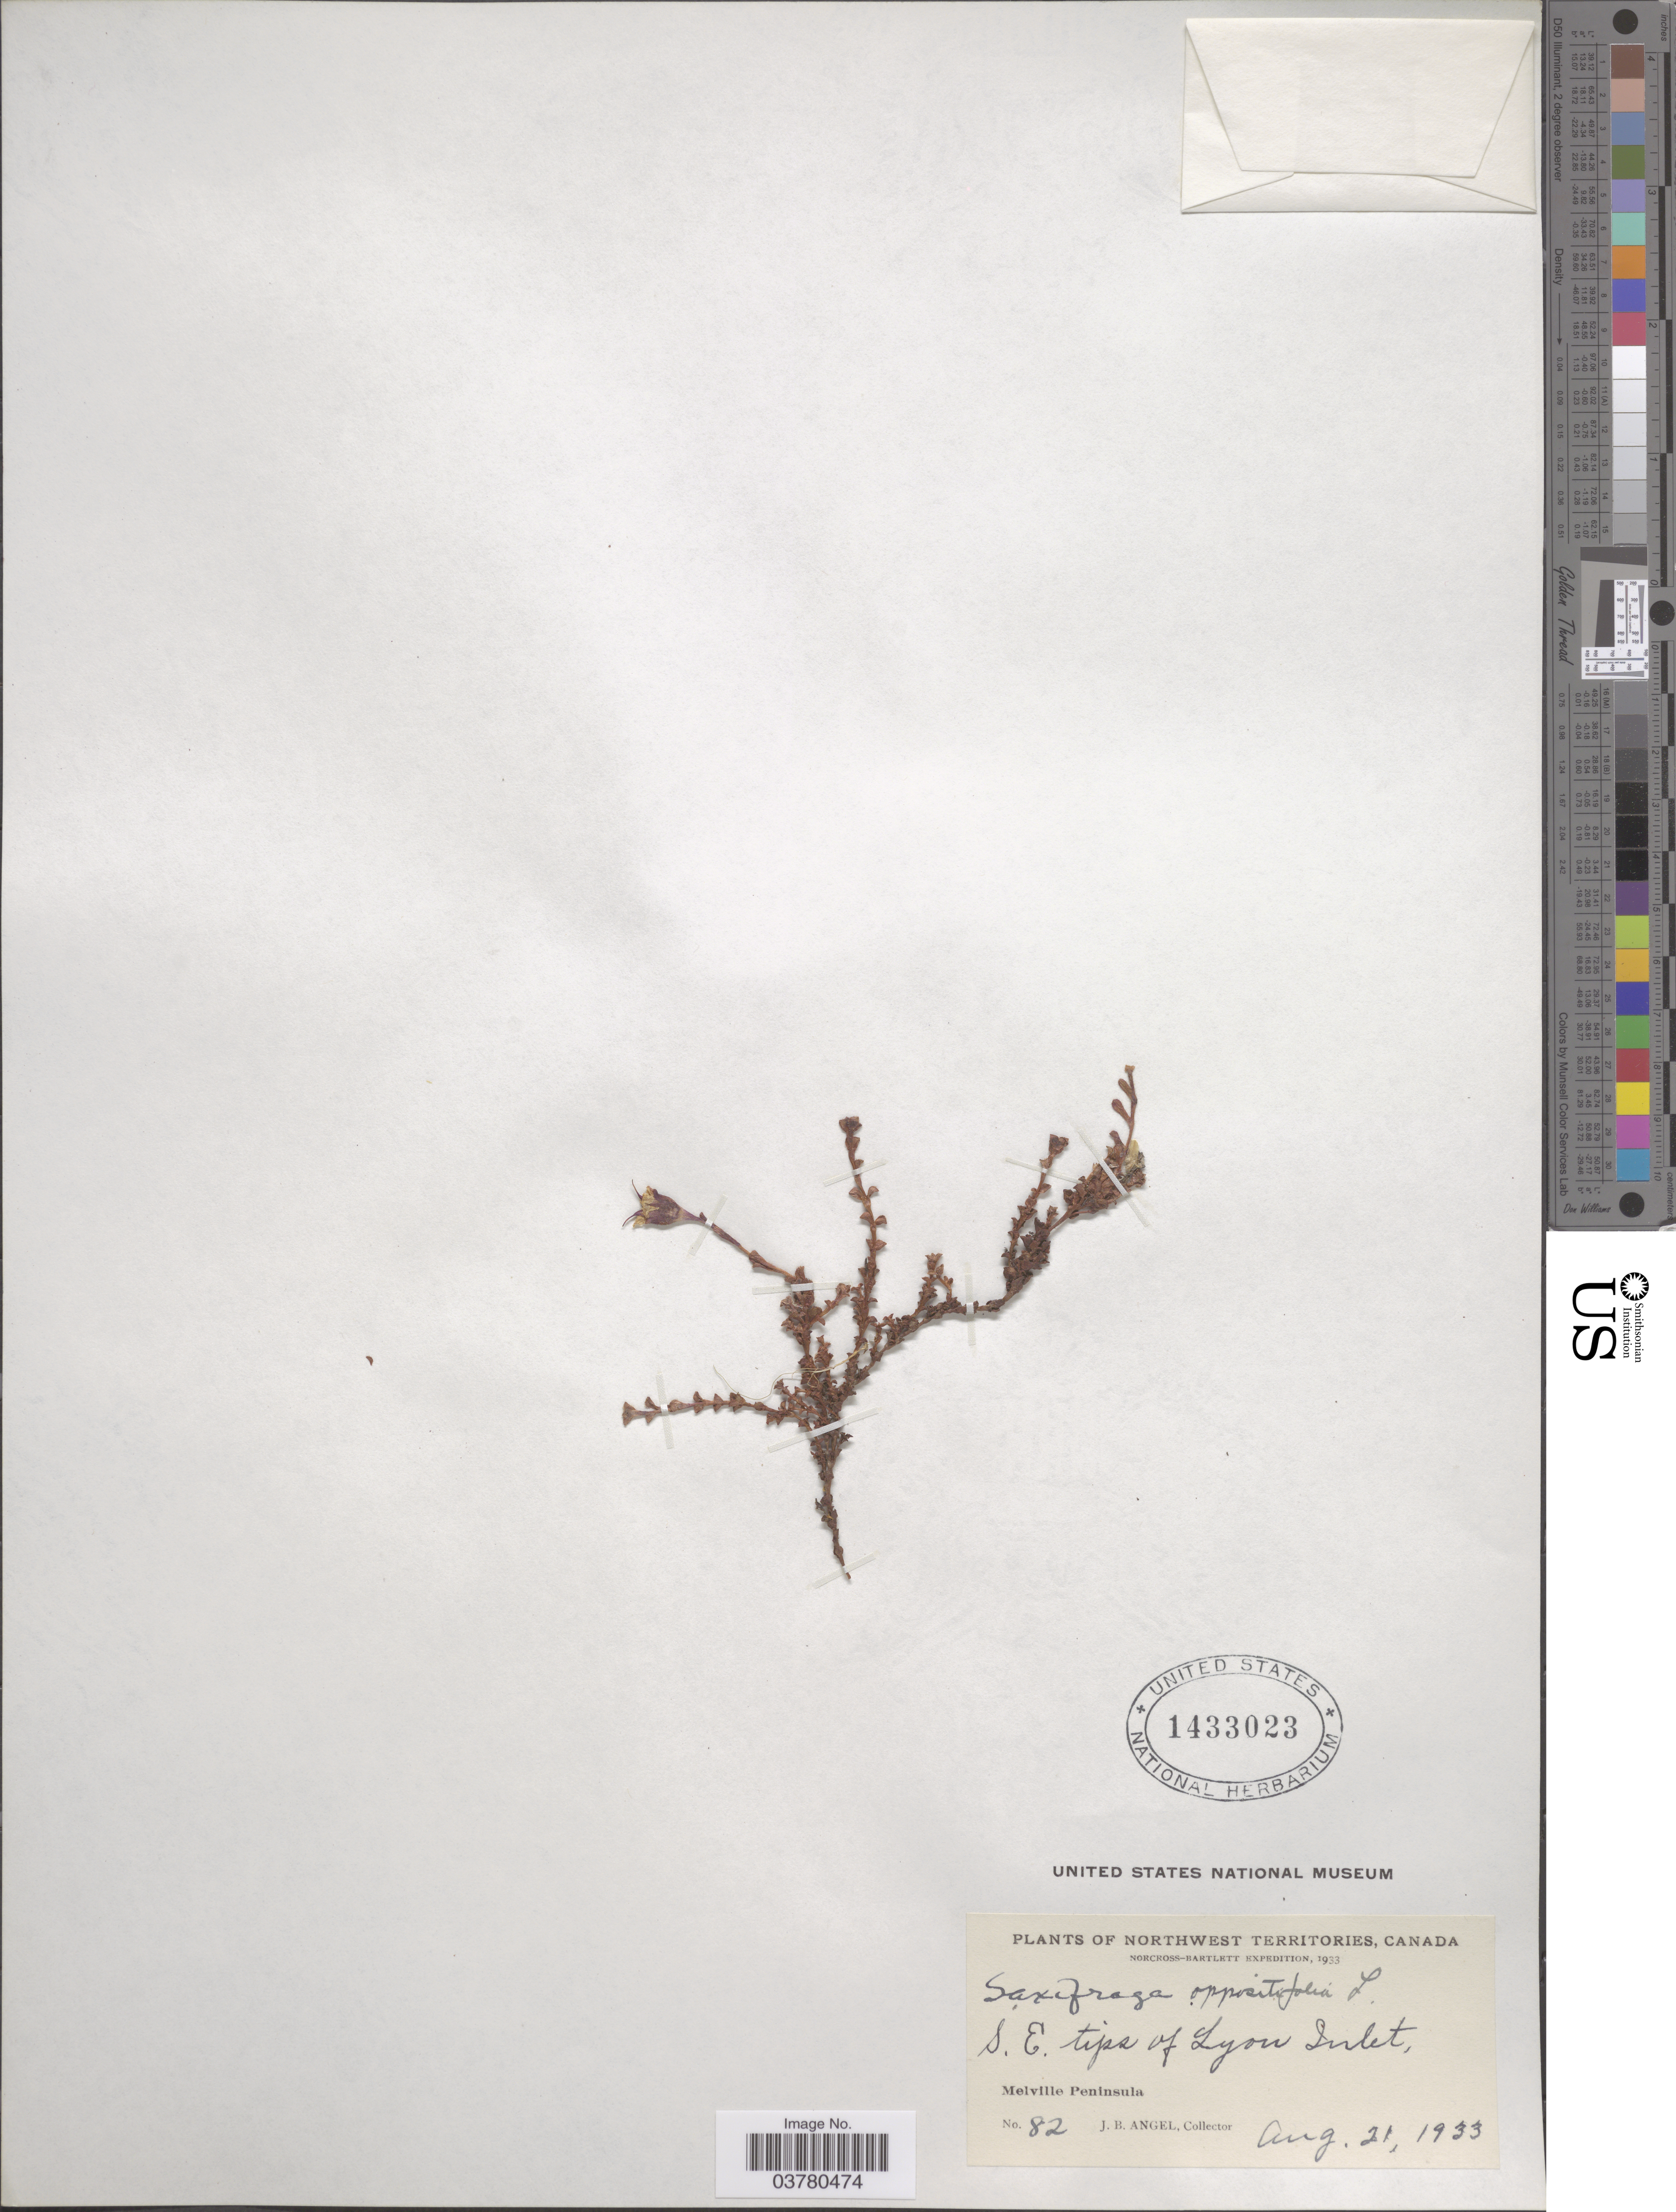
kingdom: Plantae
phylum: Tracheophyta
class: Magnoliopsida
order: Saxifragales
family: Saxifragaceae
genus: Saxifraga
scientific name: Saxifraga oppositifolia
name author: L.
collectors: J. Angel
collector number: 82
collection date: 1933-08-21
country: Canada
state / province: Northwest Territories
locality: Norcross-Bartlett Expedition, 1933. S.E. tips of Lyon Inlet. Melville Peninsula.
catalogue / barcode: US 1433023